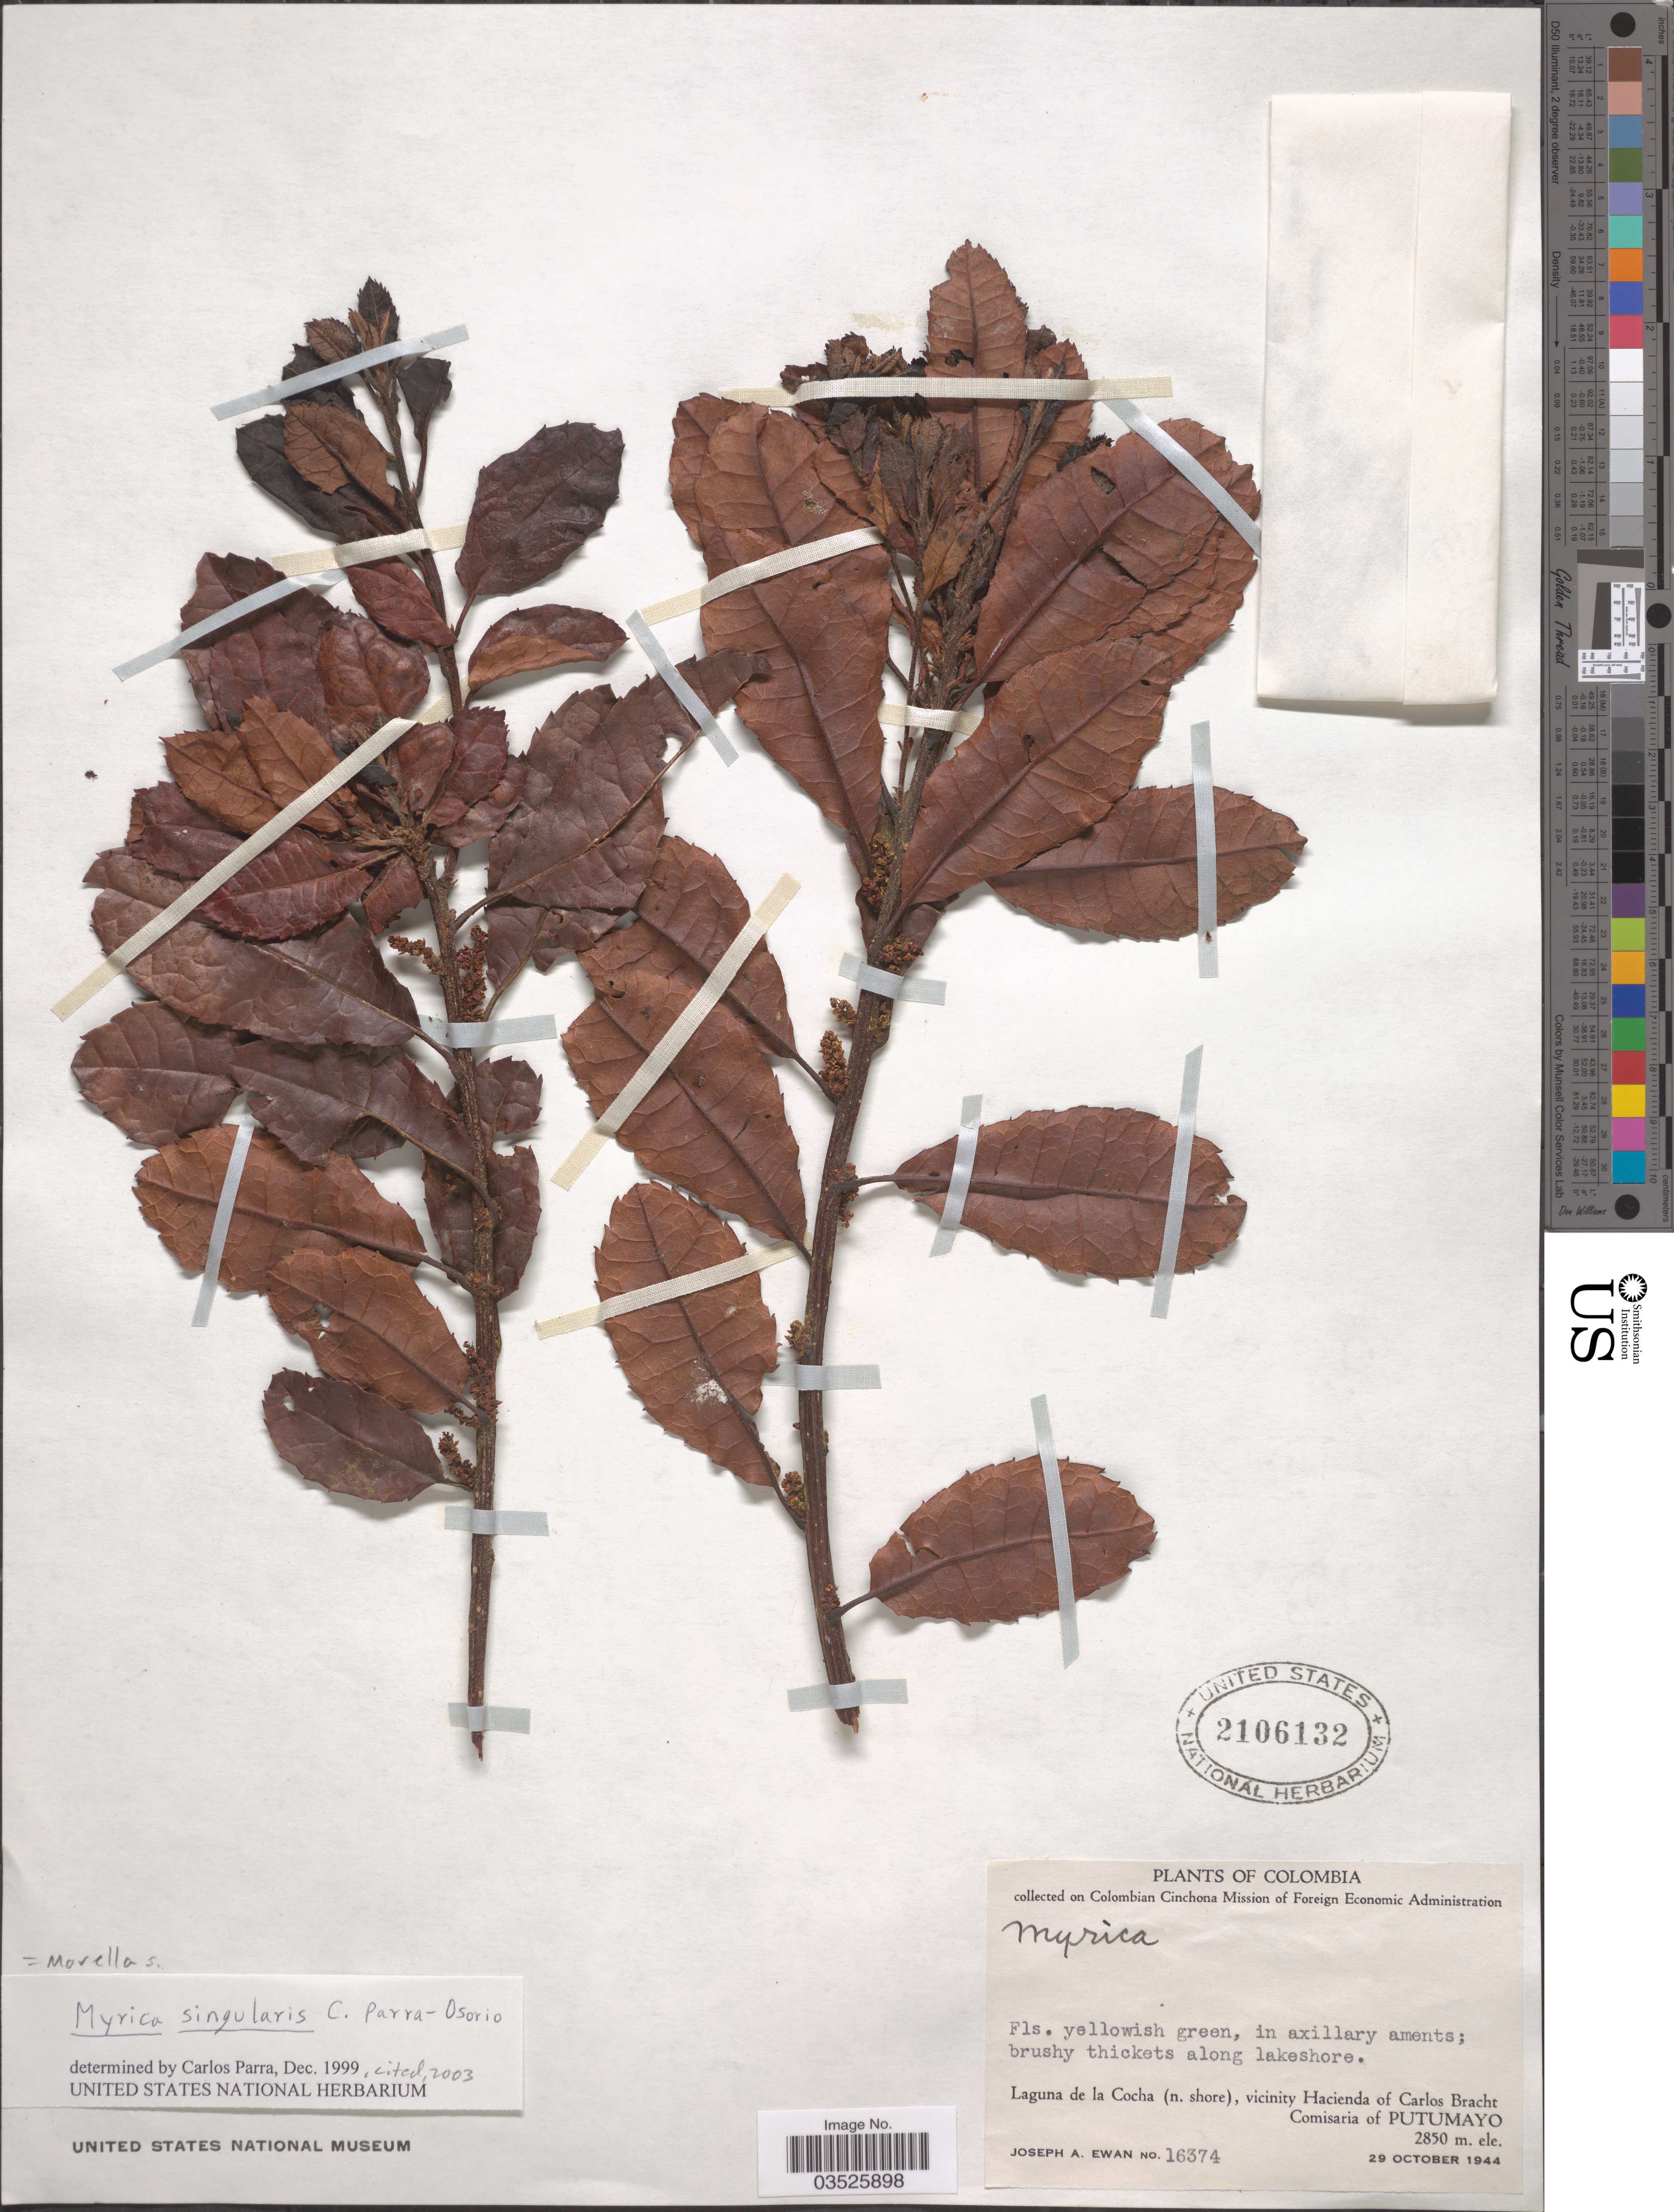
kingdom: Plantae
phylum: Tracheophyta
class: Magnoliopsida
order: Fagales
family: Myricaceae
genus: Morella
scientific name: Morella singularis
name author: (Parra-Os.) Parra-Os.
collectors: J. A. Ewan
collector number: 16374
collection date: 1944-10-29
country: Colombia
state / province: Putumayo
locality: Laguna de la Cocha (n. shore), vicinity Hacienda of Carlos Bracht, Comisaria of Putumayo.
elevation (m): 2850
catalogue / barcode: US 2106132